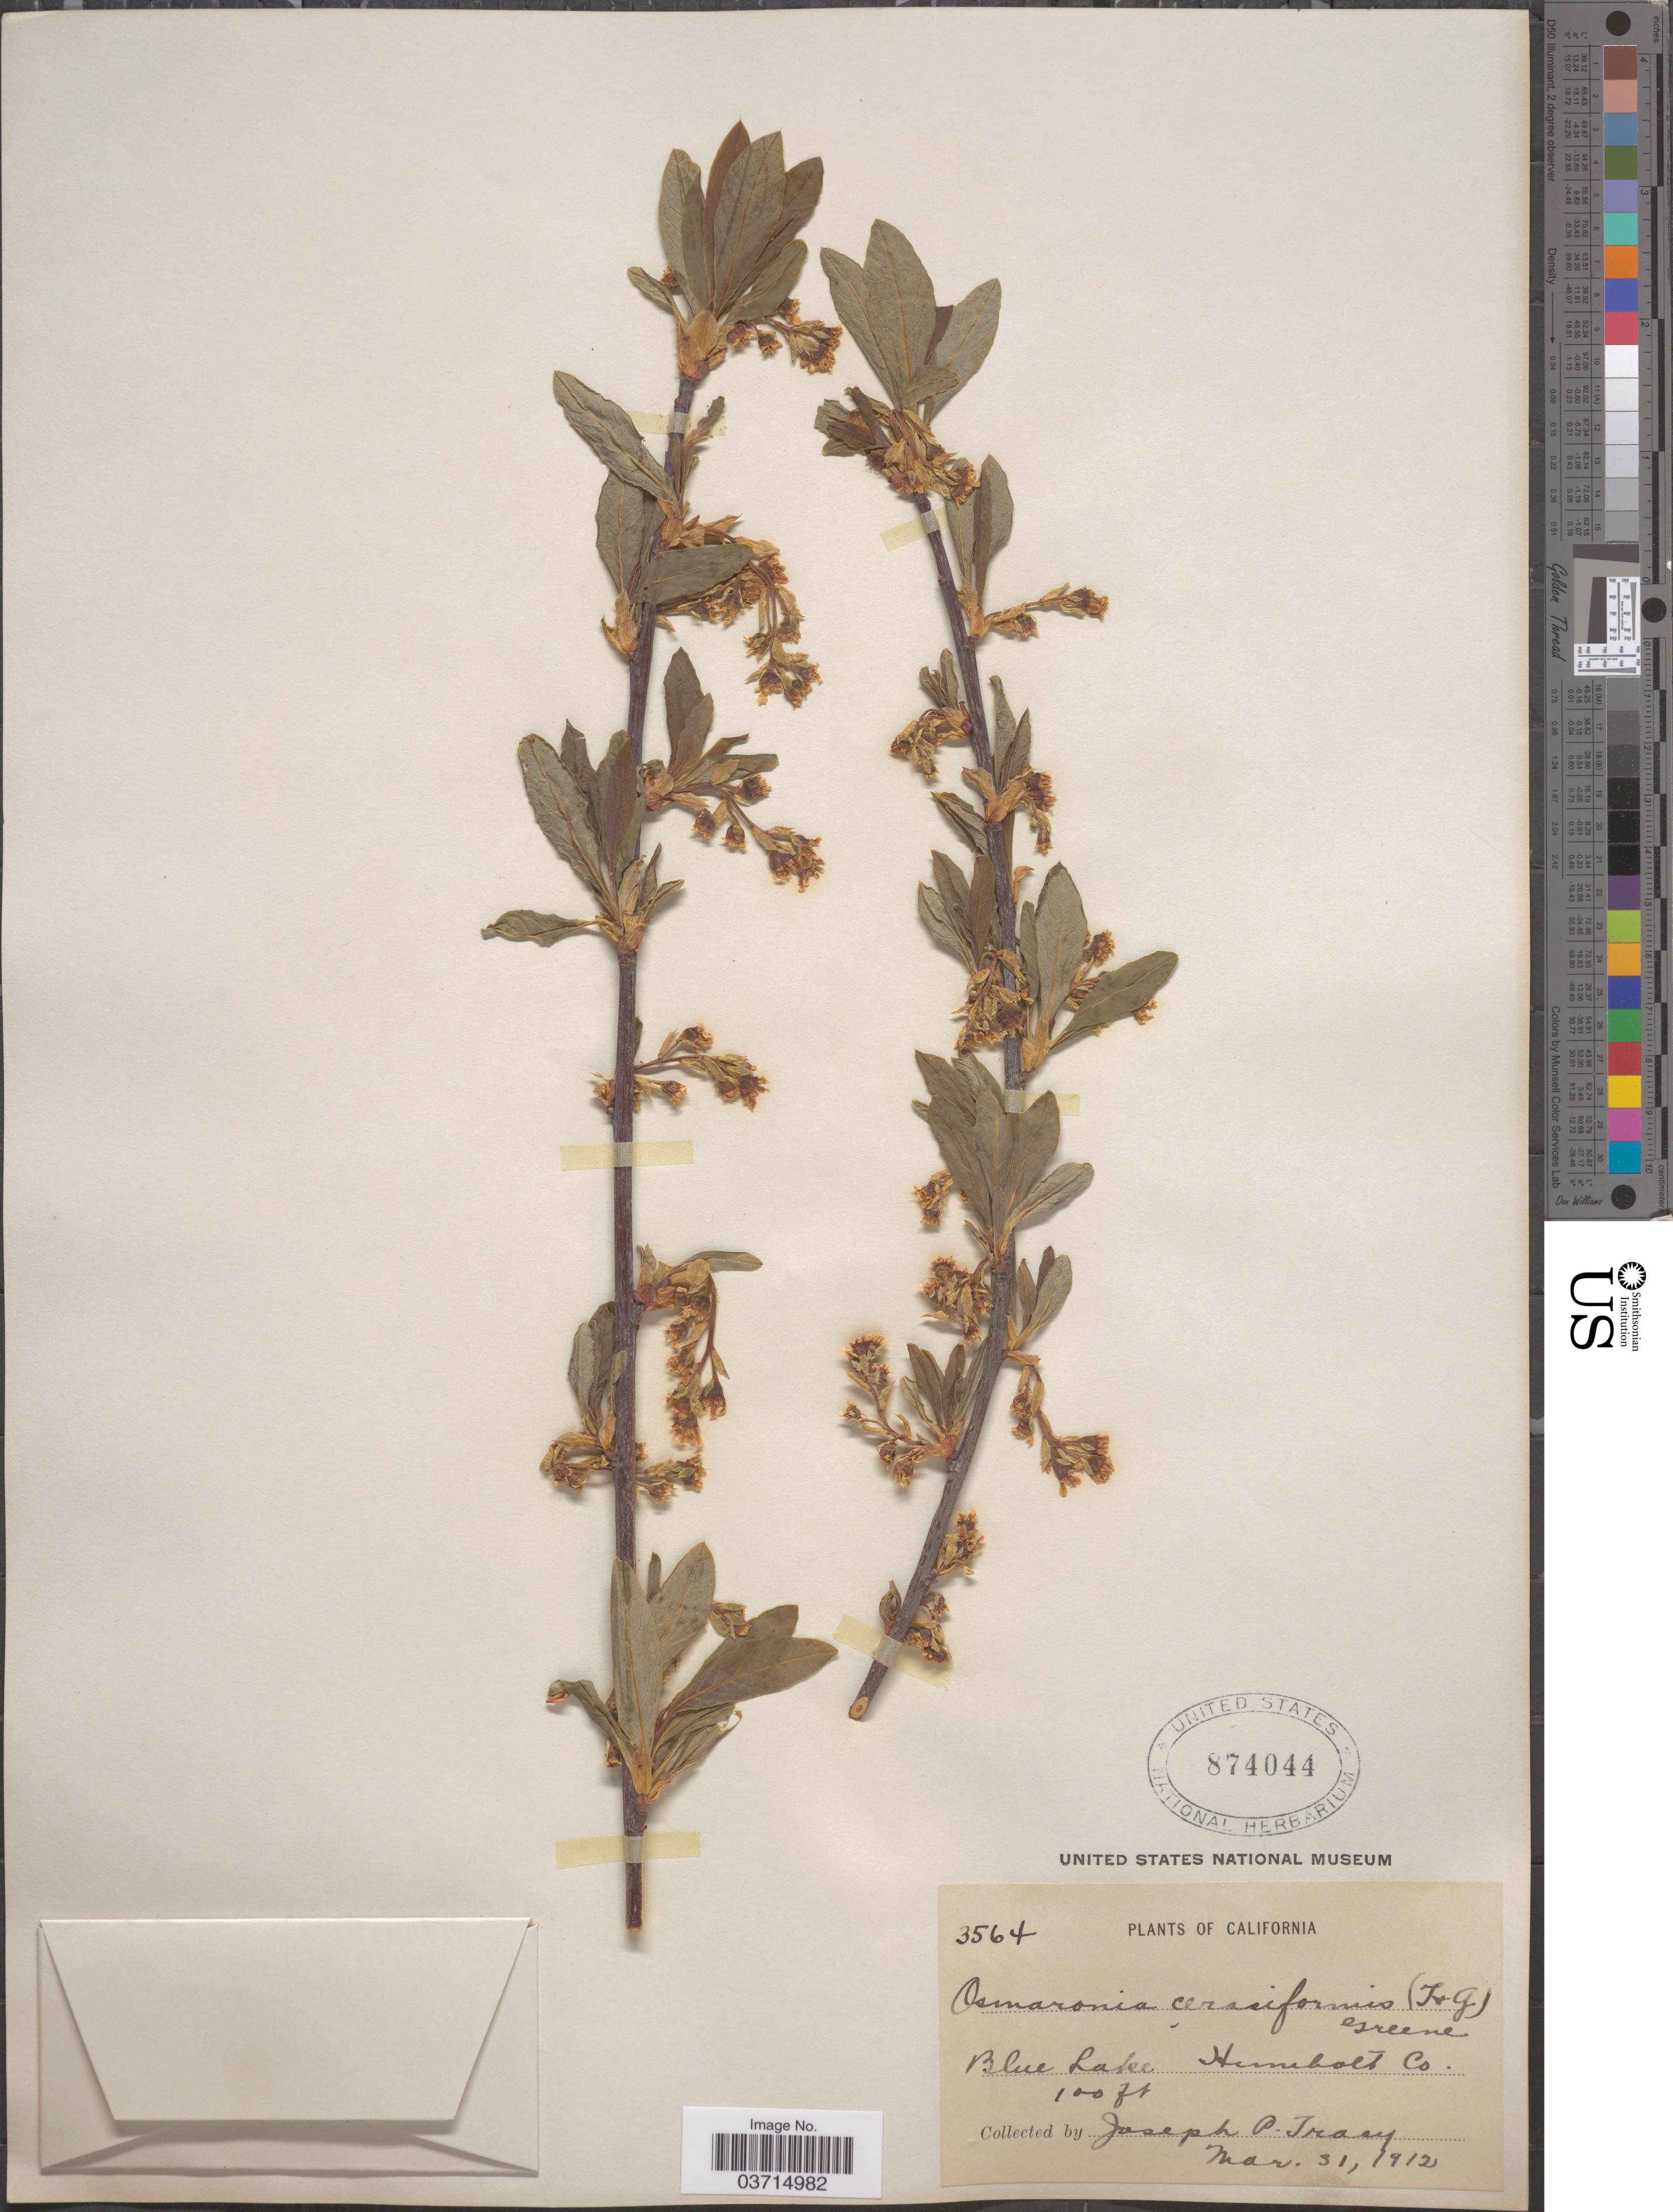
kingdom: Plantae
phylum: Tracheophyta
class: Magnoliopsida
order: Rosales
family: Rosaceae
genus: Oemleria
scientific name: Oemleria cerasiformis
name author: (Torr. & A. Gray ex Hook. & Arn.) J.W. Landon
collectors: J. Tracy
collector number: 3564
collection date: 1912-03-31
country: United States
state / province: California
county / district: Humboldt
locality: Blue Lake, Humboldt Co.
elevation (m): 30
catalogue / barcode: US 874044